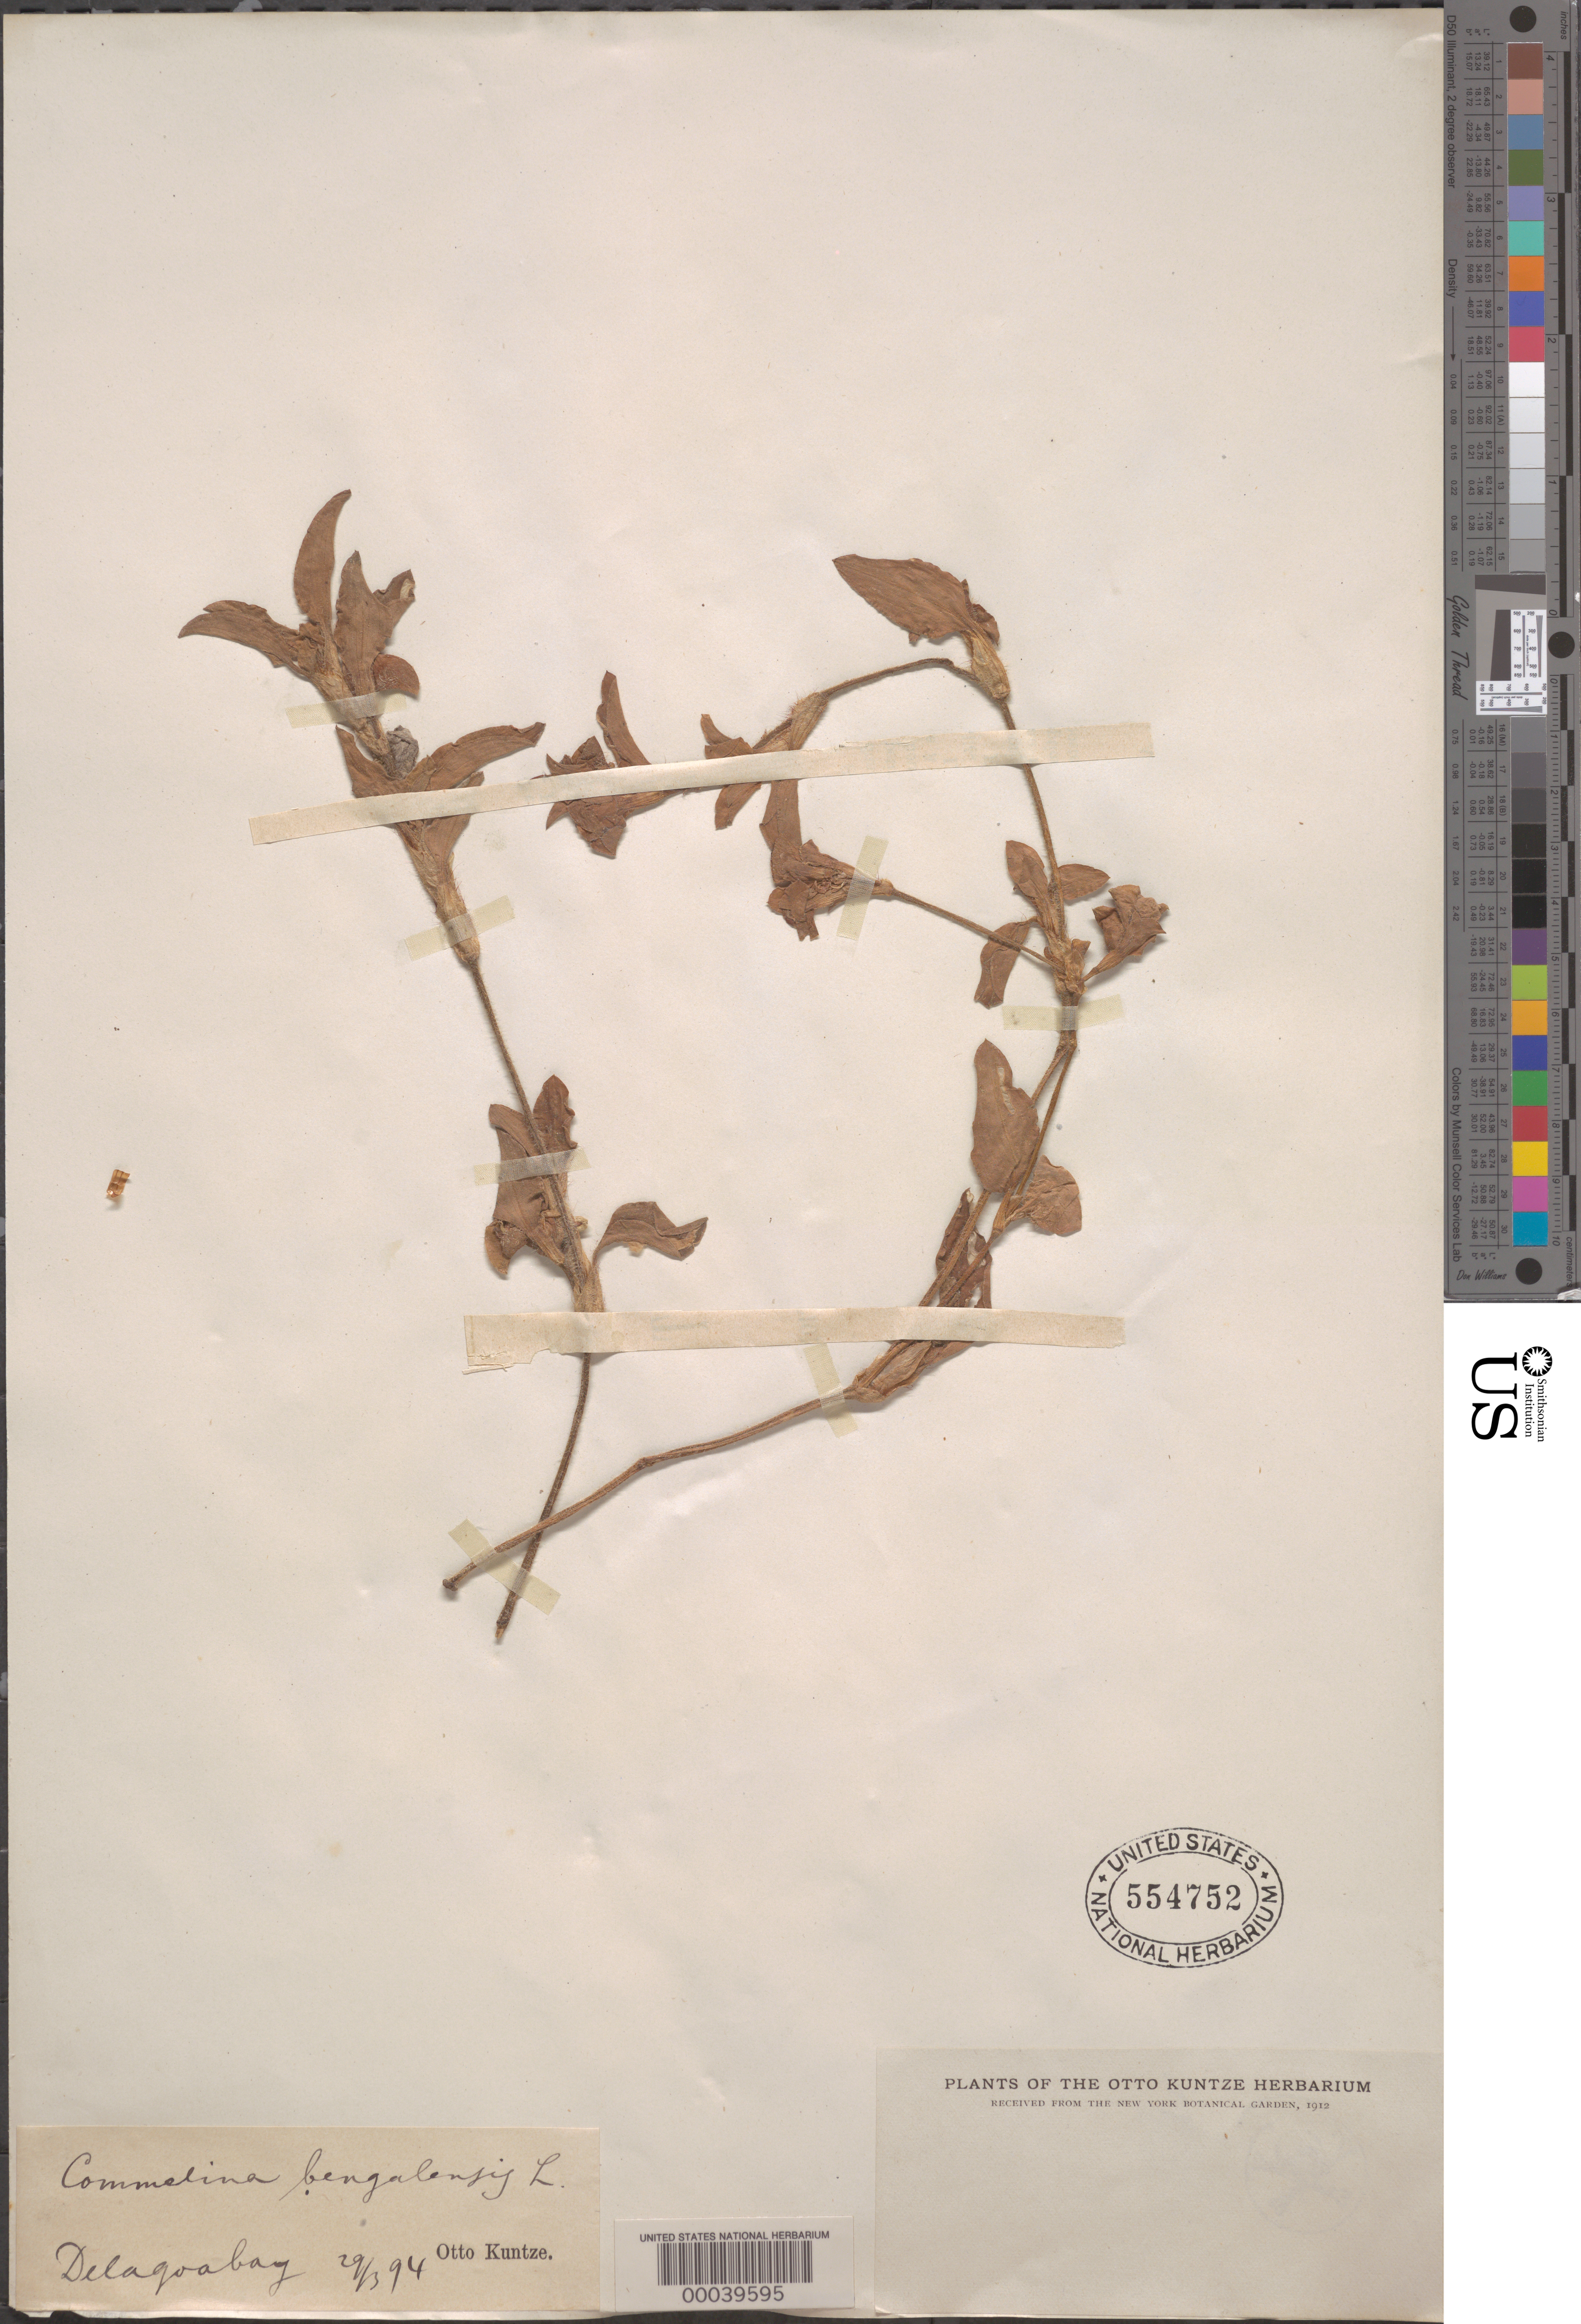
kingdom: Plantae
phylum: Tracheophyta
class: Liliopsida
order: Commelinales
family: Commelinaceae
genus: Commelina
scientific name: Commelina benghalensis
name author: L.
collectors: C.E.O. Kuntze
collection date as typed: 29 Mar 1894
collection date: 1894-03-29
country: Mozambique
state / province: Maputo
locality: Delagoa bay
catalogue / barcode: US 554752